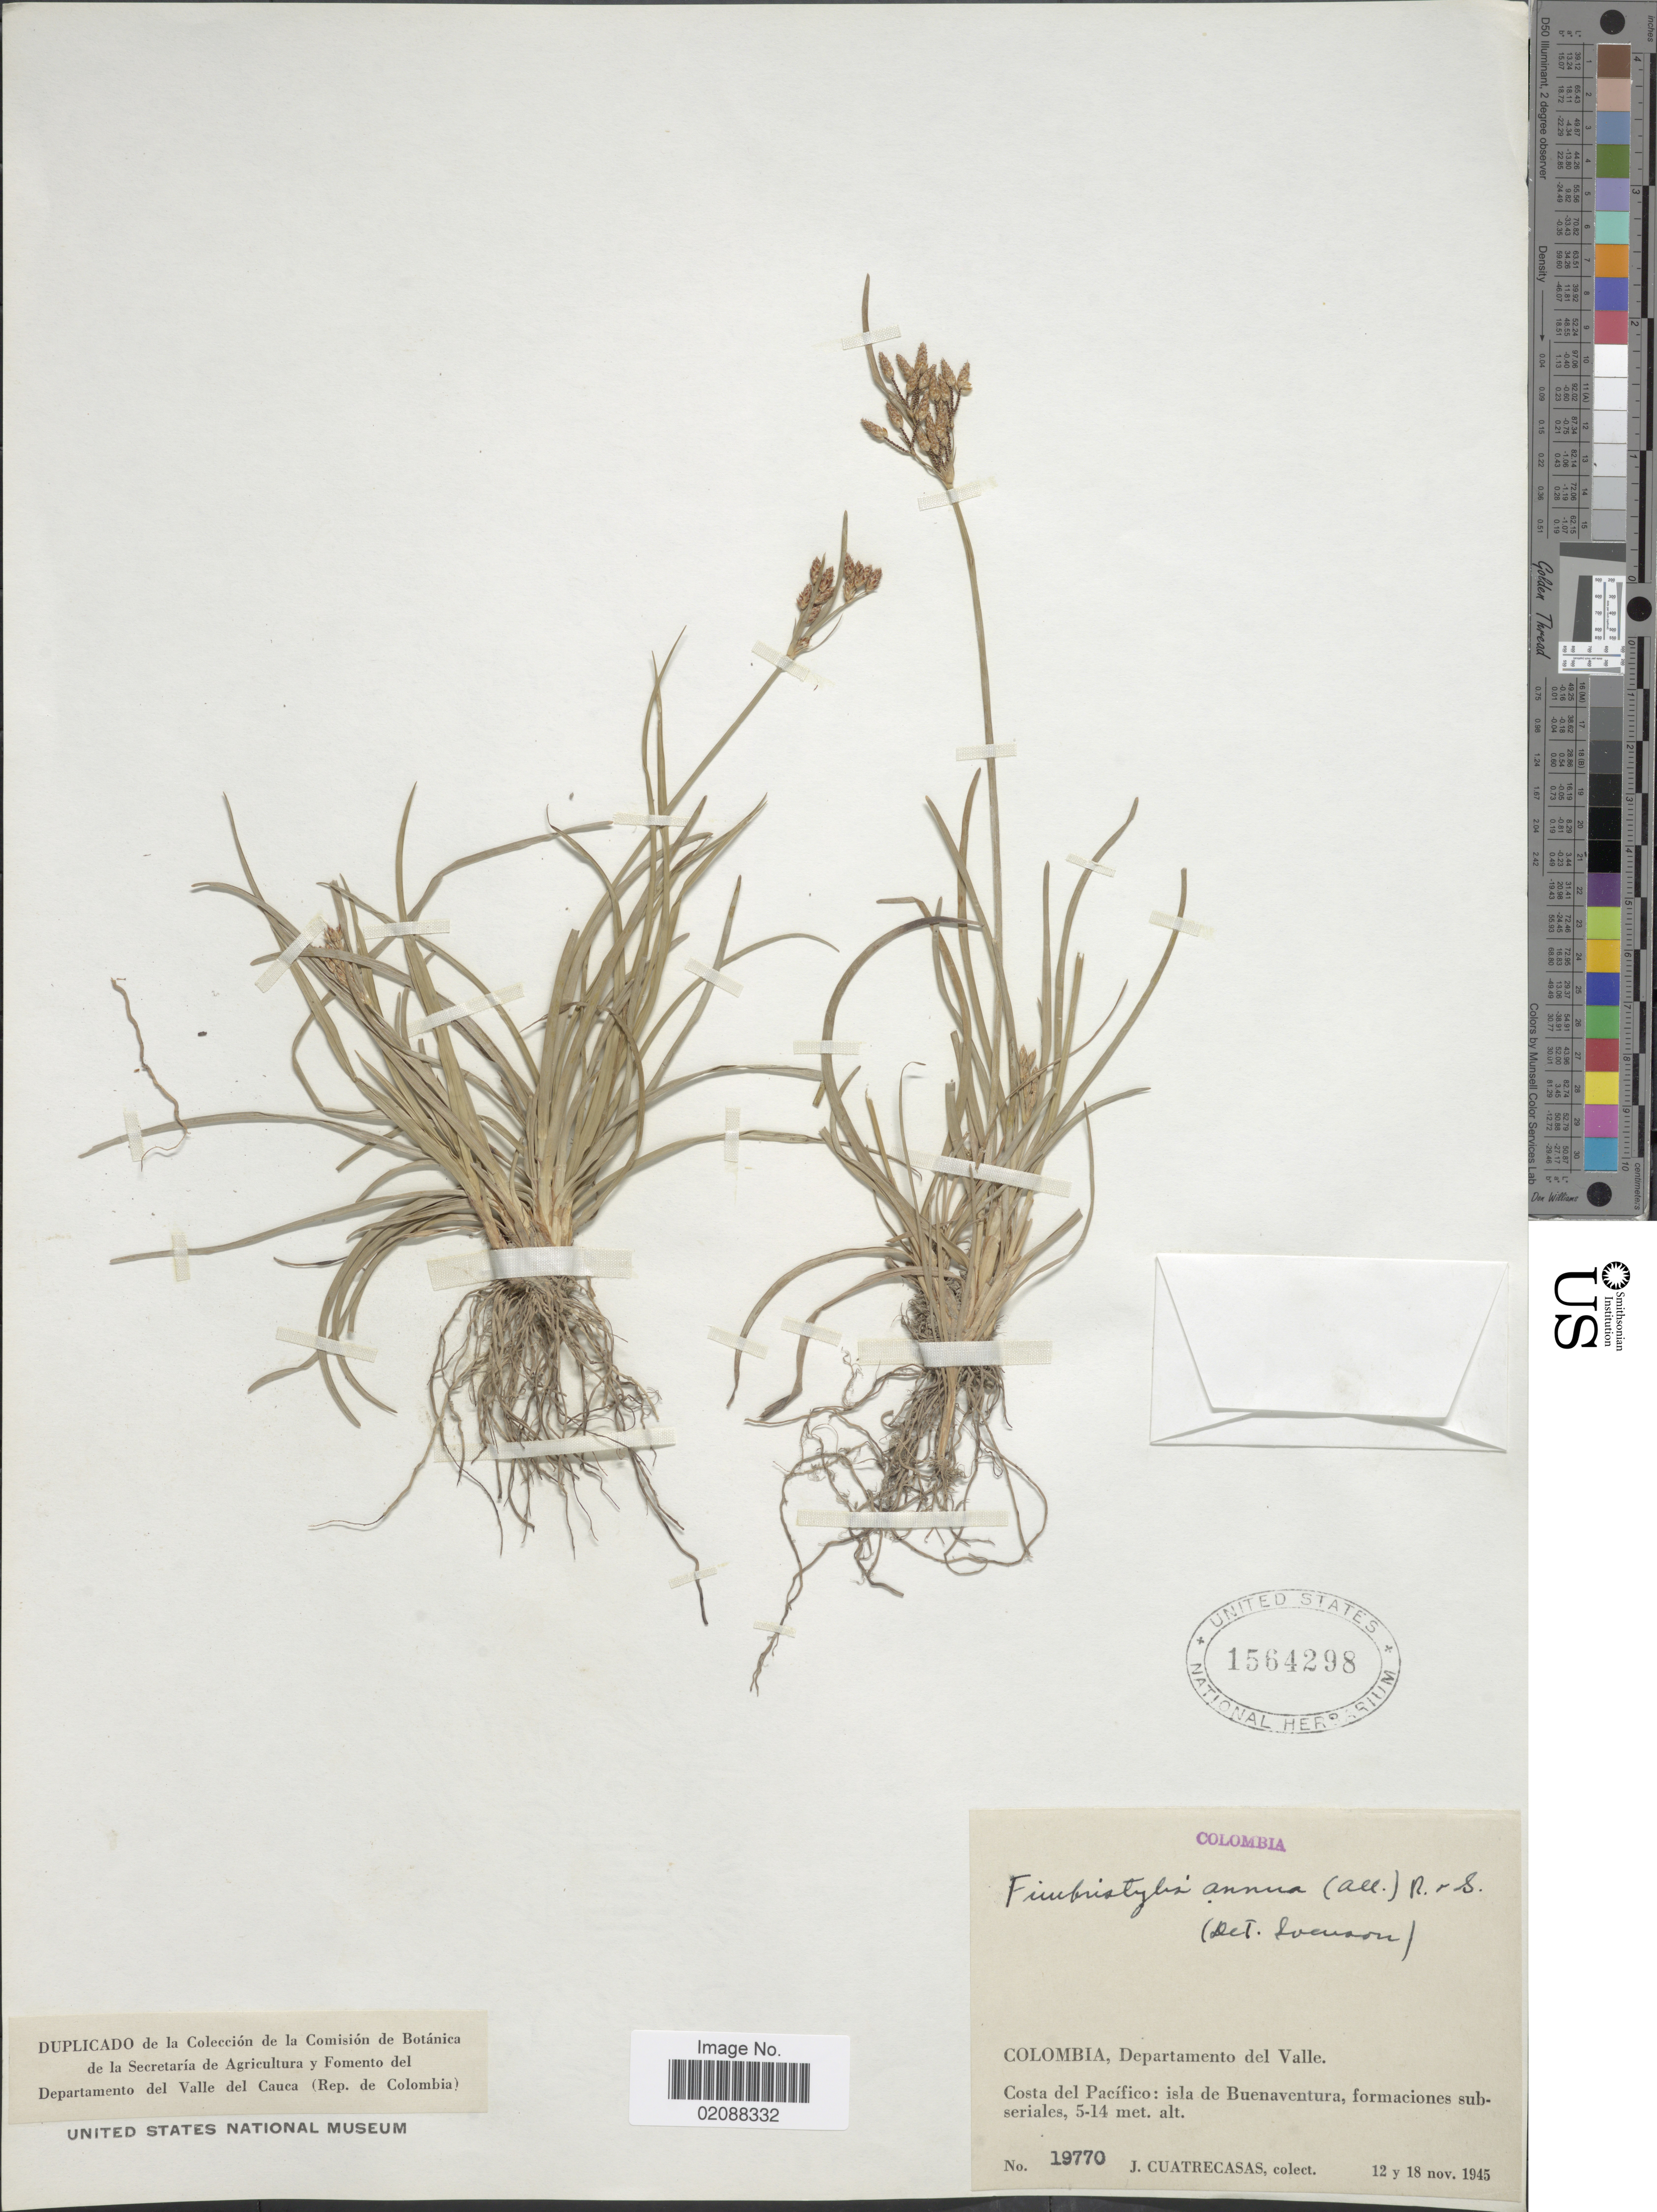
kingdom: Plantae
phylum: Tracheophyta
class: Liliopsida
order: Poales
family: Cyperaceae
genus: Fimbristylis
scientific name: Fimbristylis dichotoma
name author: (L.) Vahl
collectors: J. Cuatrecasas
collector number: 19770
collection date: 1945-11-12/1945-11-18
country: Colombia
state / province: Valle del Cauca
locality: Departamento del Valle, Costa del Pacifico, isla de Buenaventura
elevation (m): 5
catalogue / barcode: US 1564298